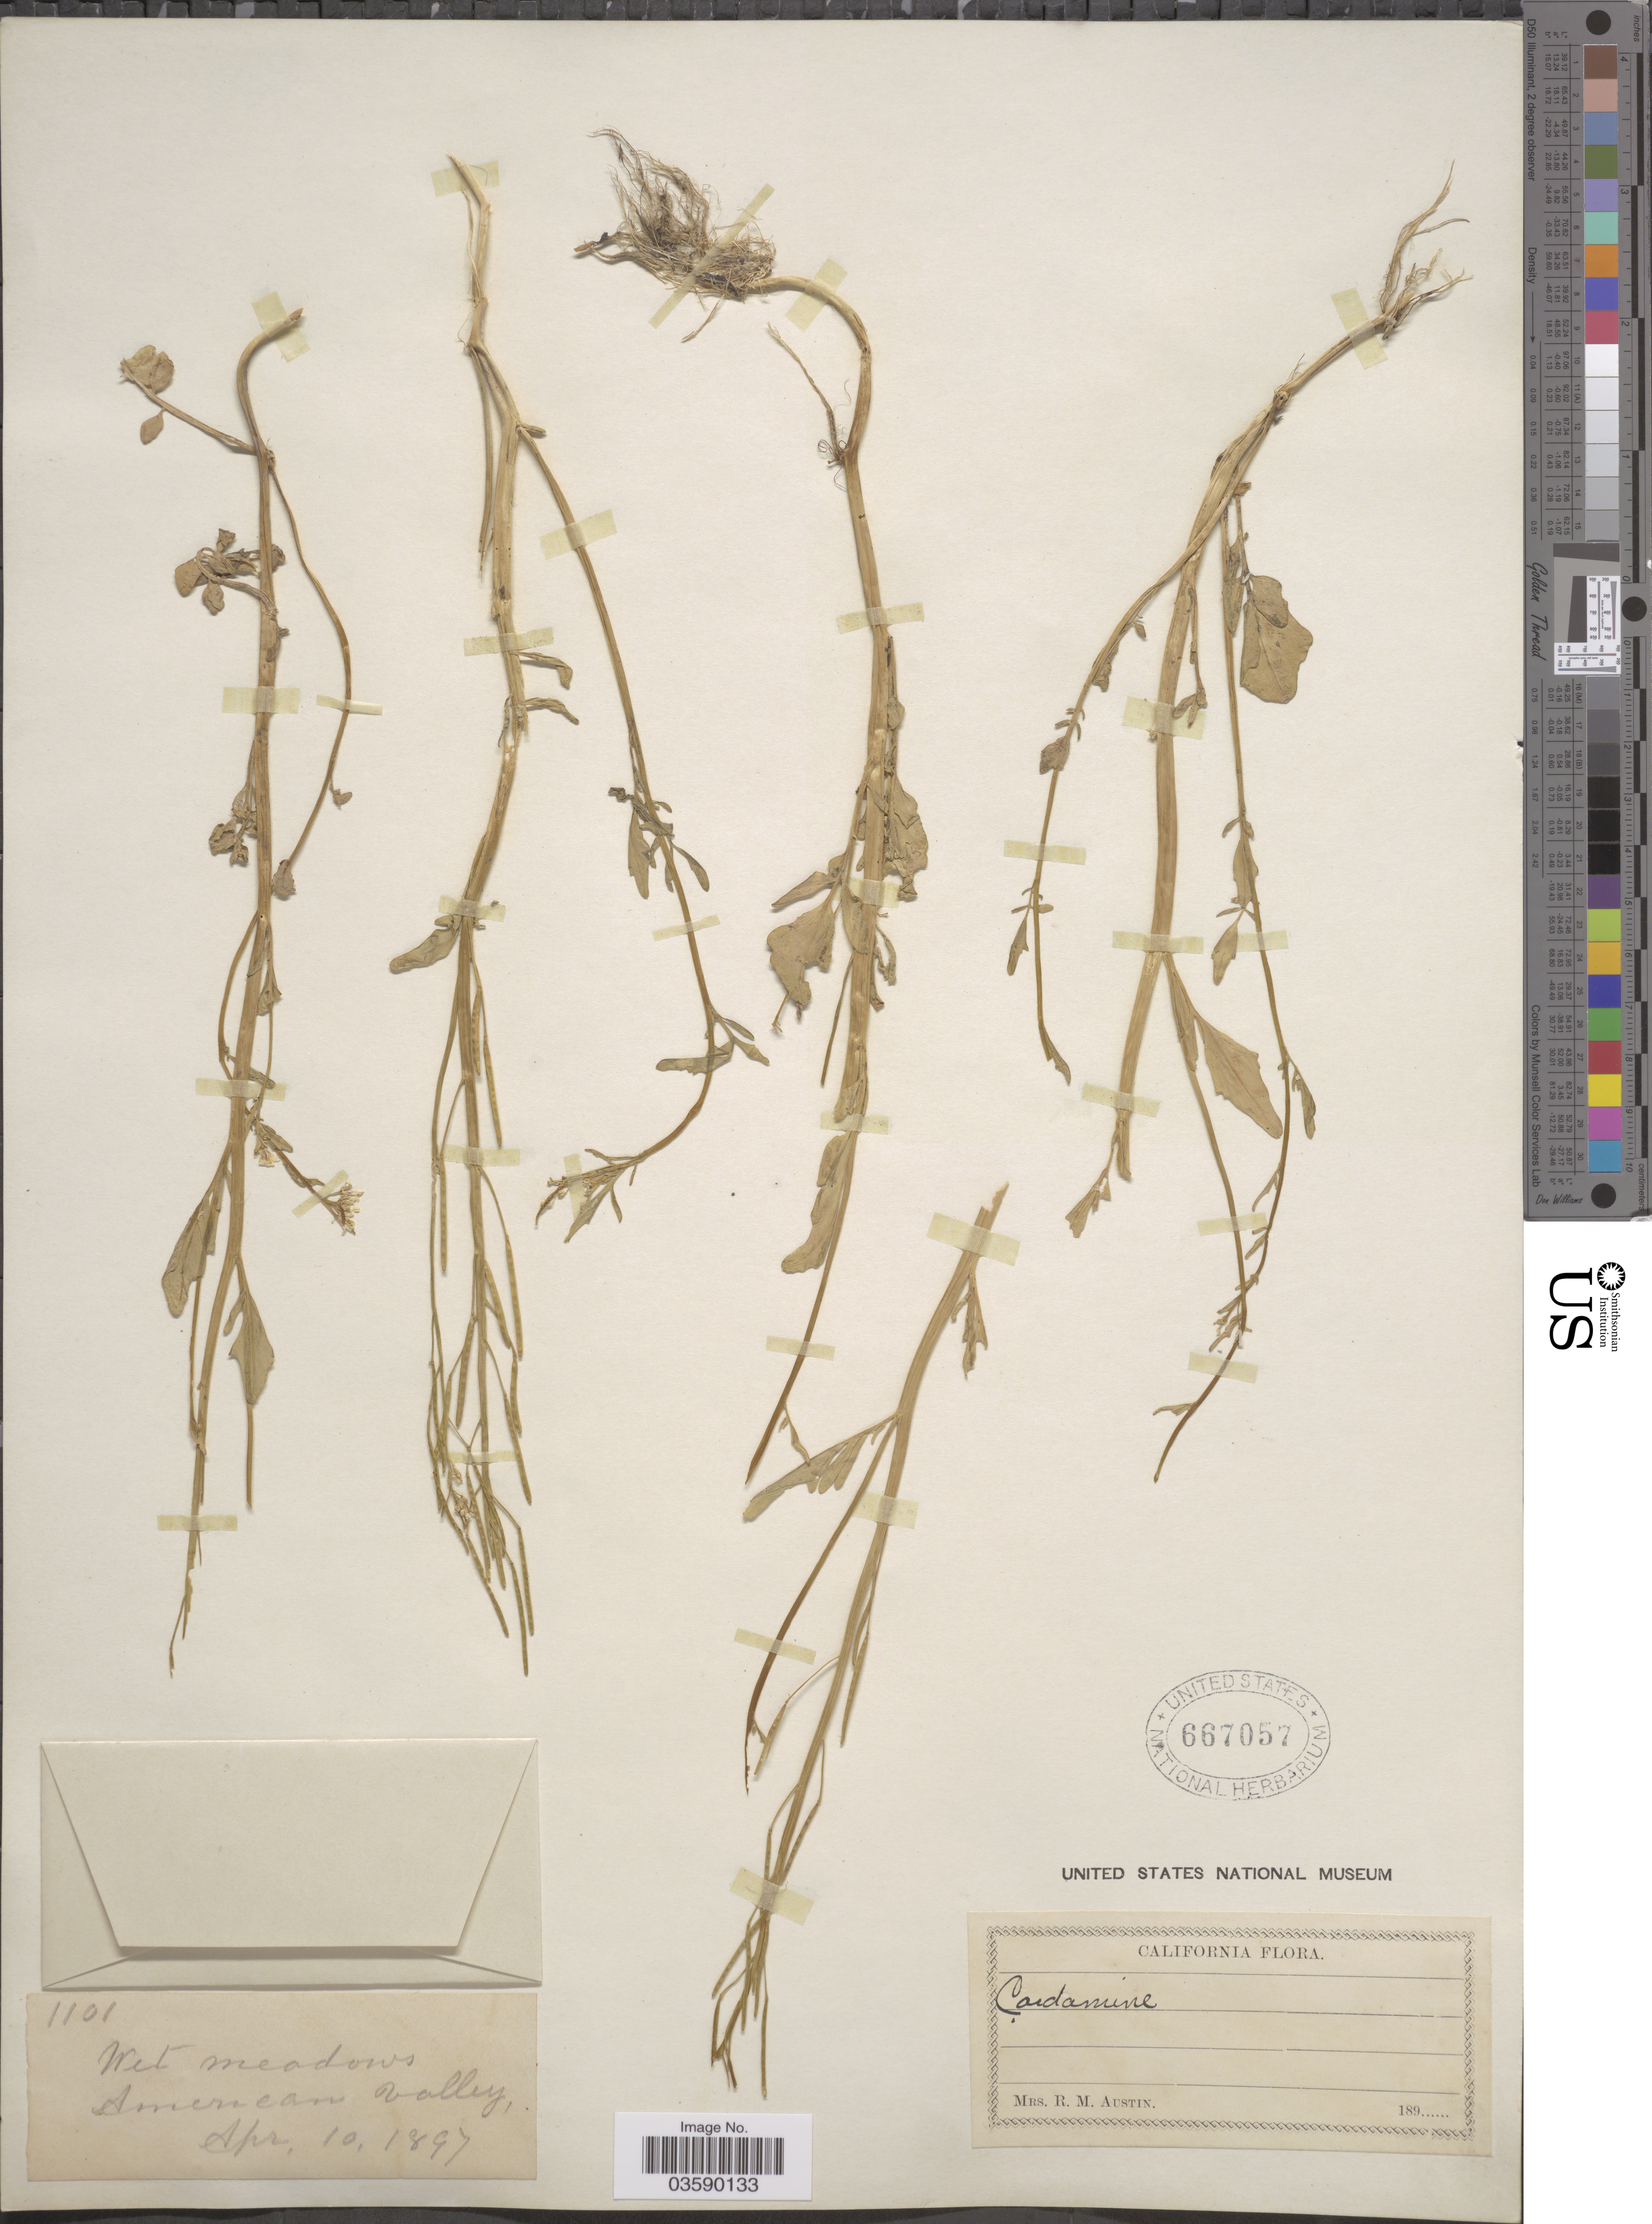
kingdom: Plantae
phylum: Tracheophyta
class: Magnoliopsida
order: Brassicales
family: Brassicaceae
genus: Cardamine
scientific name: Cardamine sp.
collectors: R. Austin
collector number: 1101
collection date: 1897-04-10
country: United States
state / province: California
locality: American Valley.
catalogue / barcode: US 667057